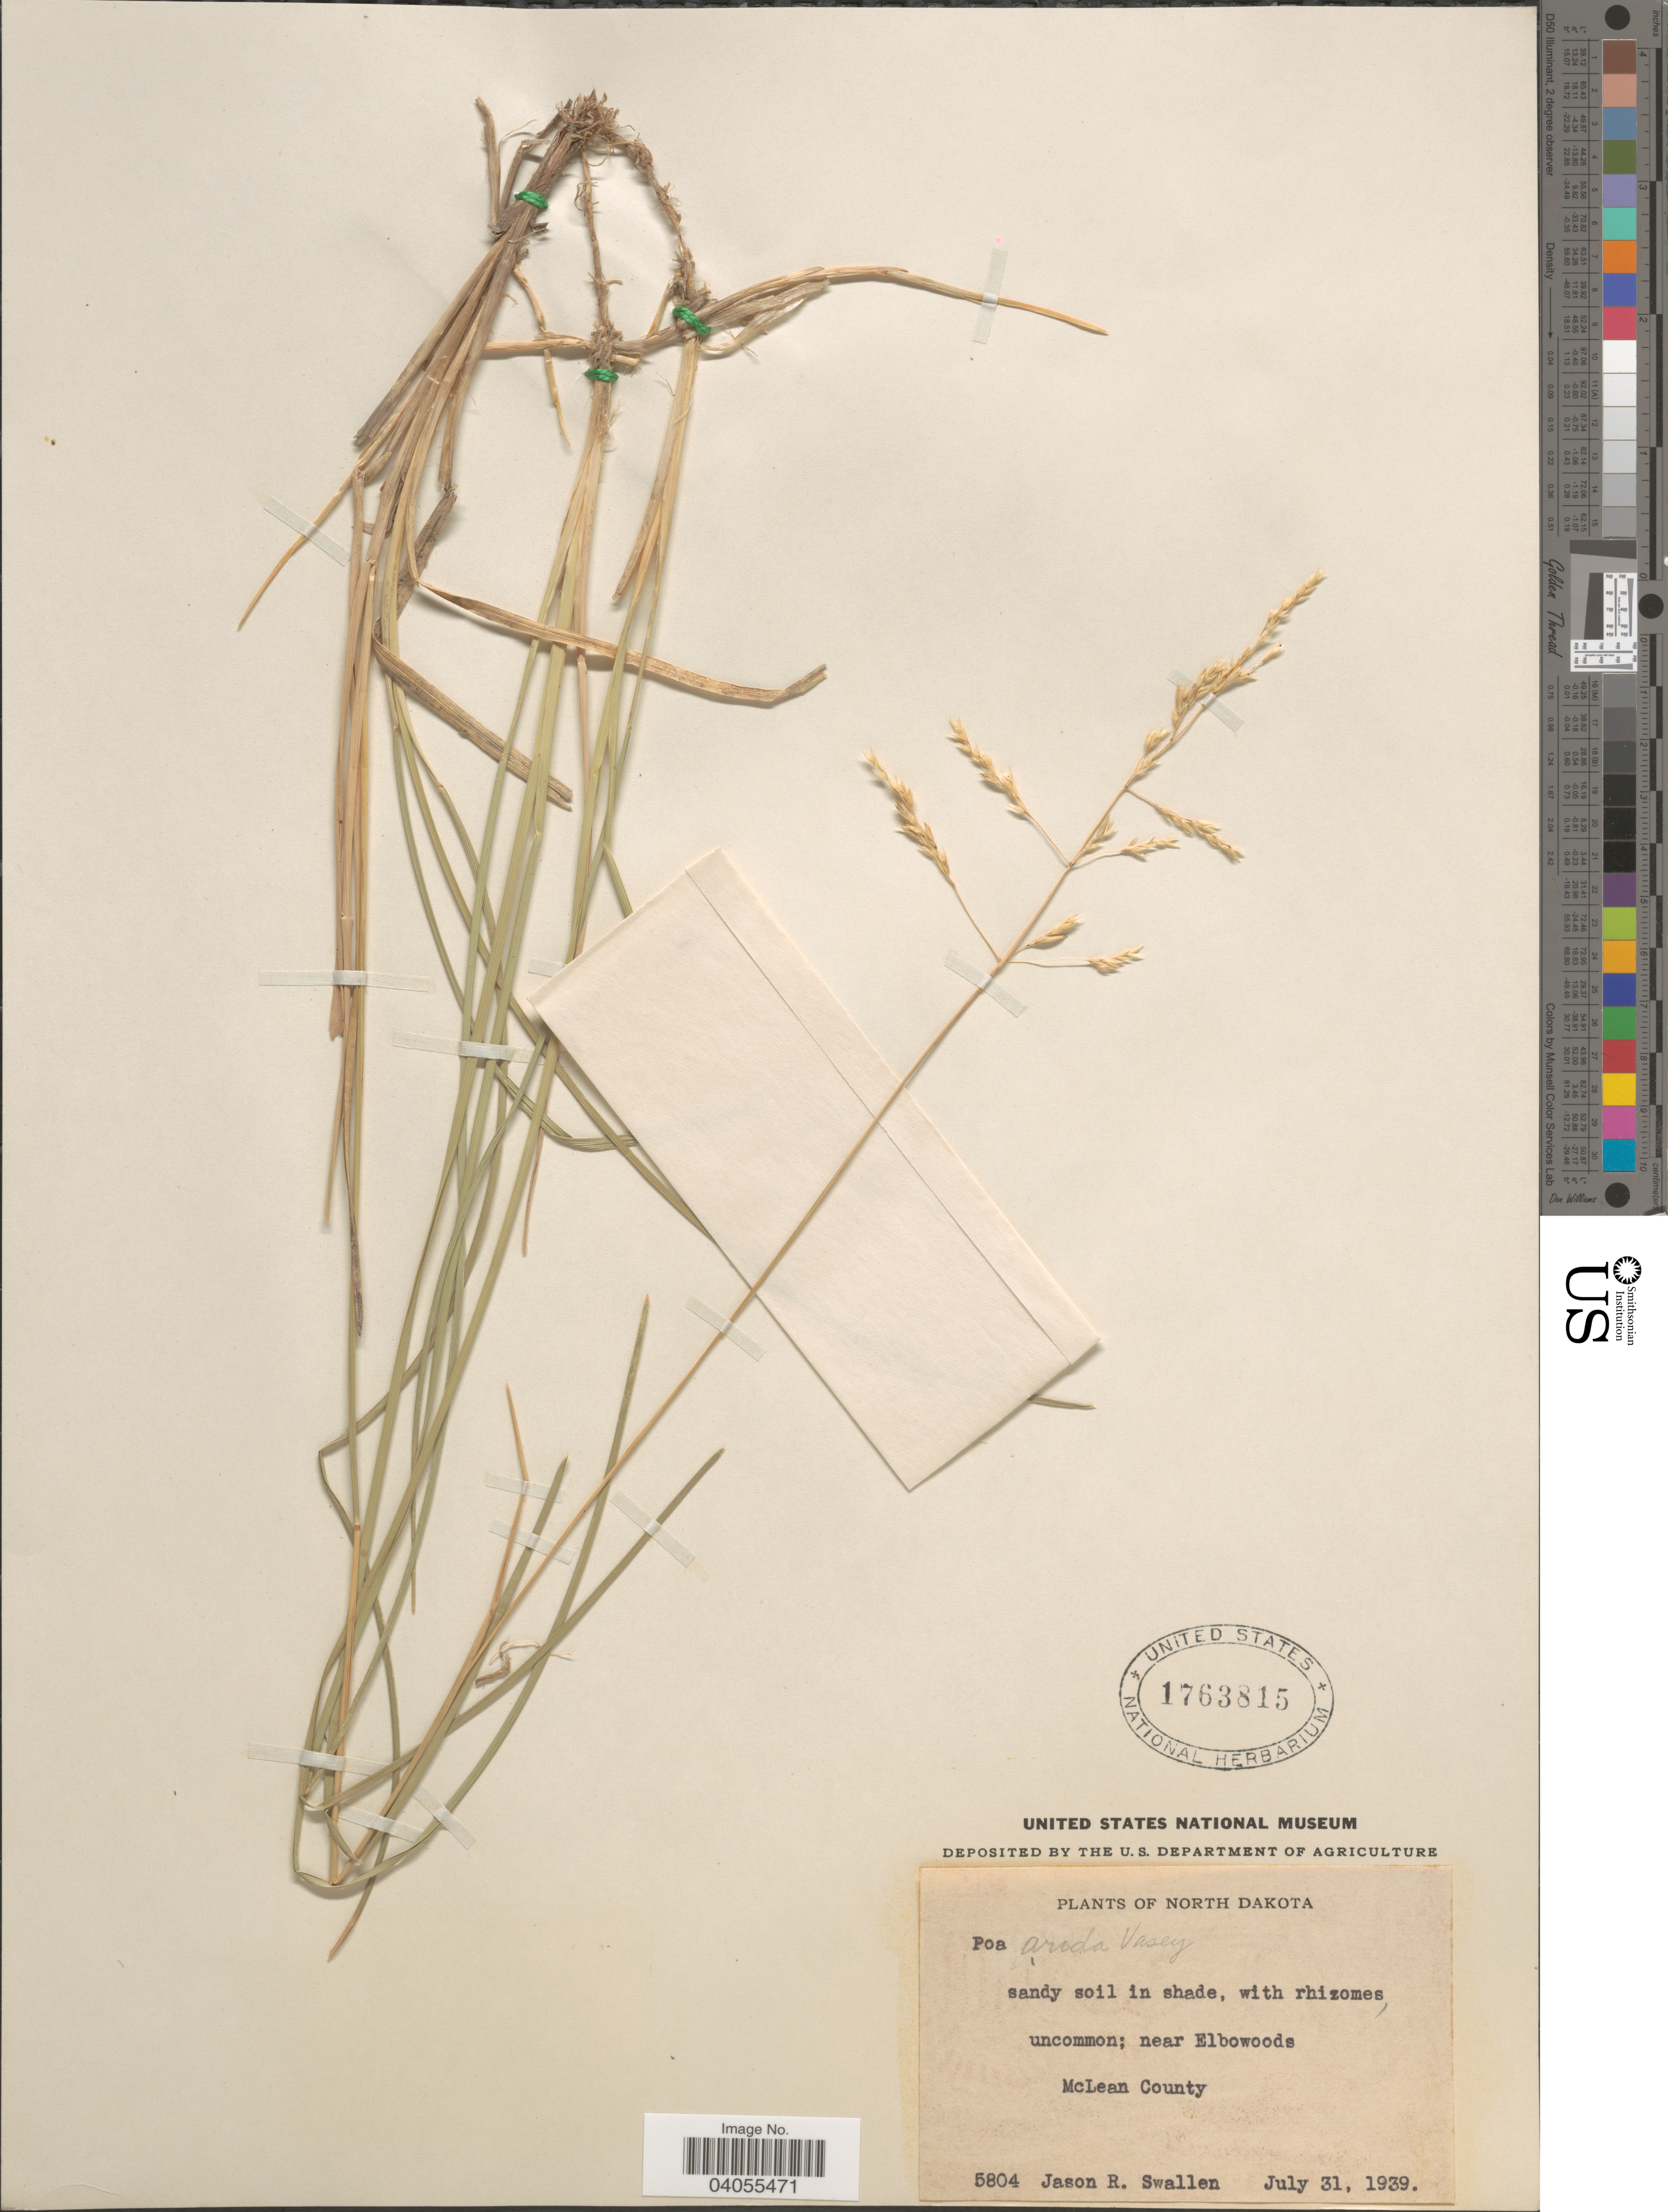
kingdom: Plantae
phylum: Tracheophyta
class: Liliopsida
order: Poales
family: Poaceae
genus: Poa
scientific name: Poa arida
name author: Vasey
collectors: J. R. Swallen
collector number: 5804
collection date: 1939-07-31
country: United States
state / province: North Dakota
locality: Near Elbowwods. McLean County.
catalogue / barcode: US 1763815